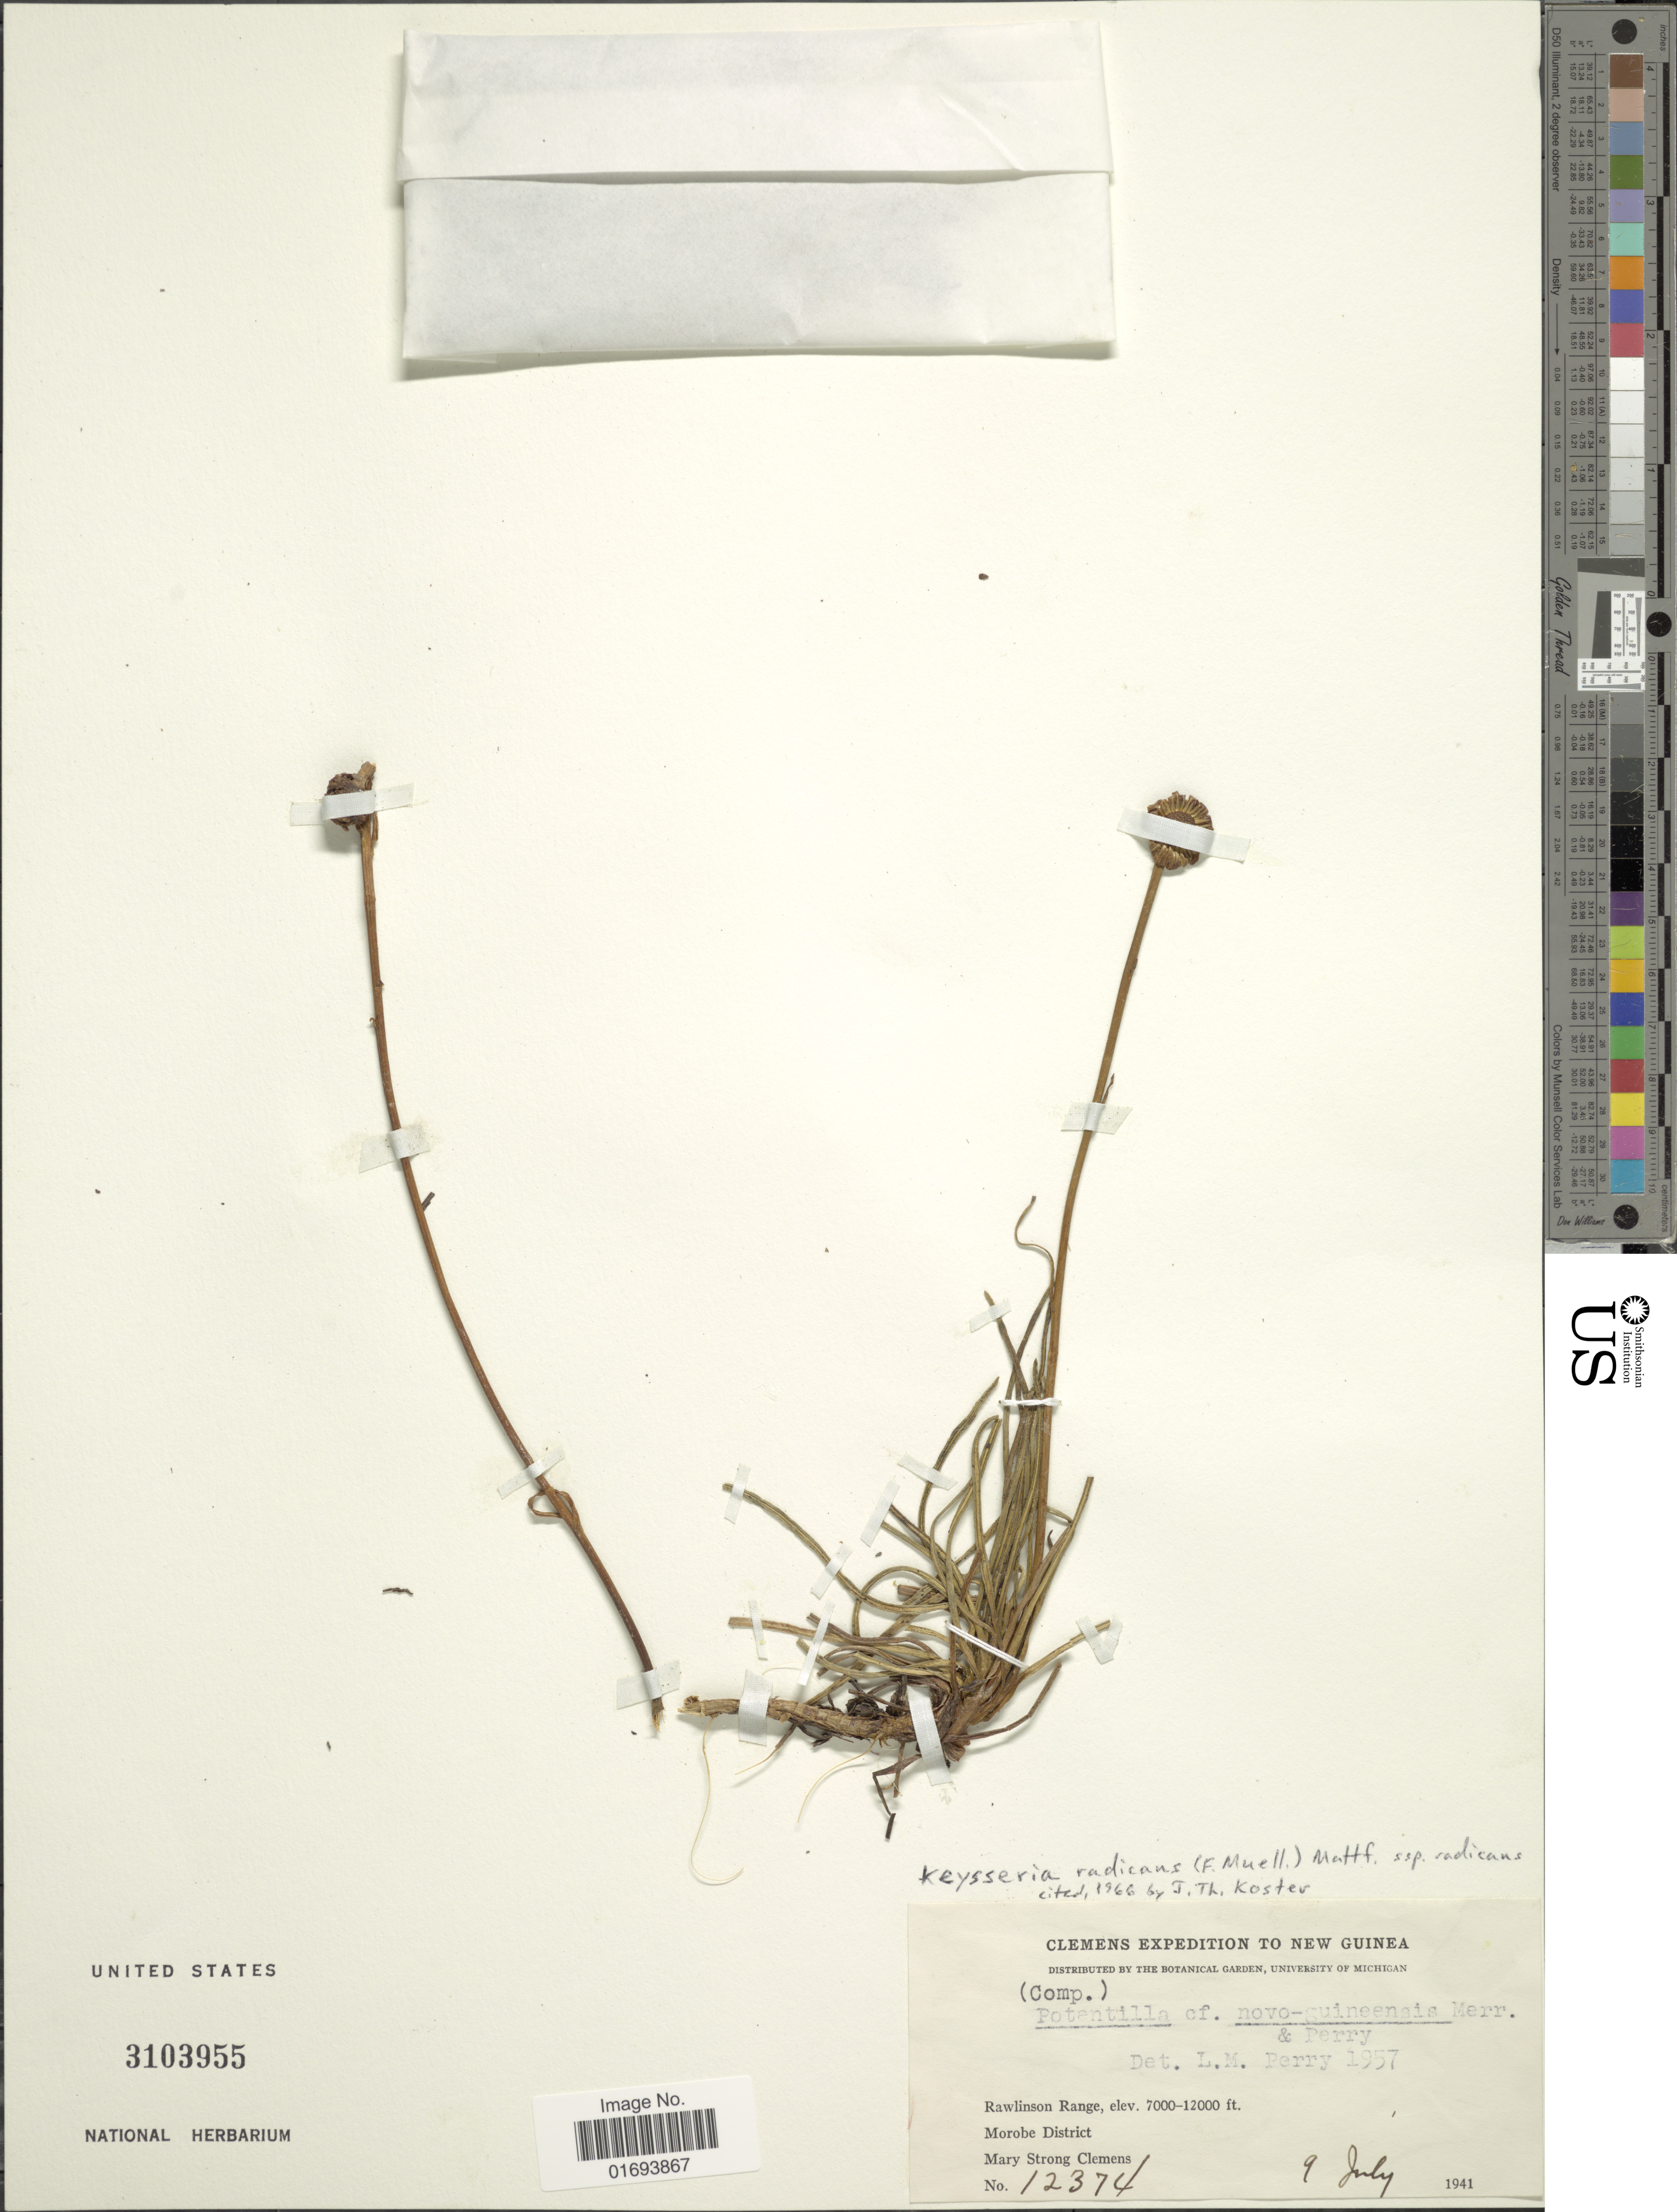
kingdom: Plantae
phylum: Tracheophyta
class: Magnoliopsida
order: Asterales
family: Asteraceae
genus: Keysseria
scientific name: Keysseria radicans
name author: (F. Muell.) Mattf.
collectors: M. S. Clemens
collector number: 12374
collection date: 1941-07-09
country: Papua New Guinea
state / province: Morobe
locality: Rawlinson Range, Morobe District.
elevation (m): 2134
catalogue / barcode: US 3103955